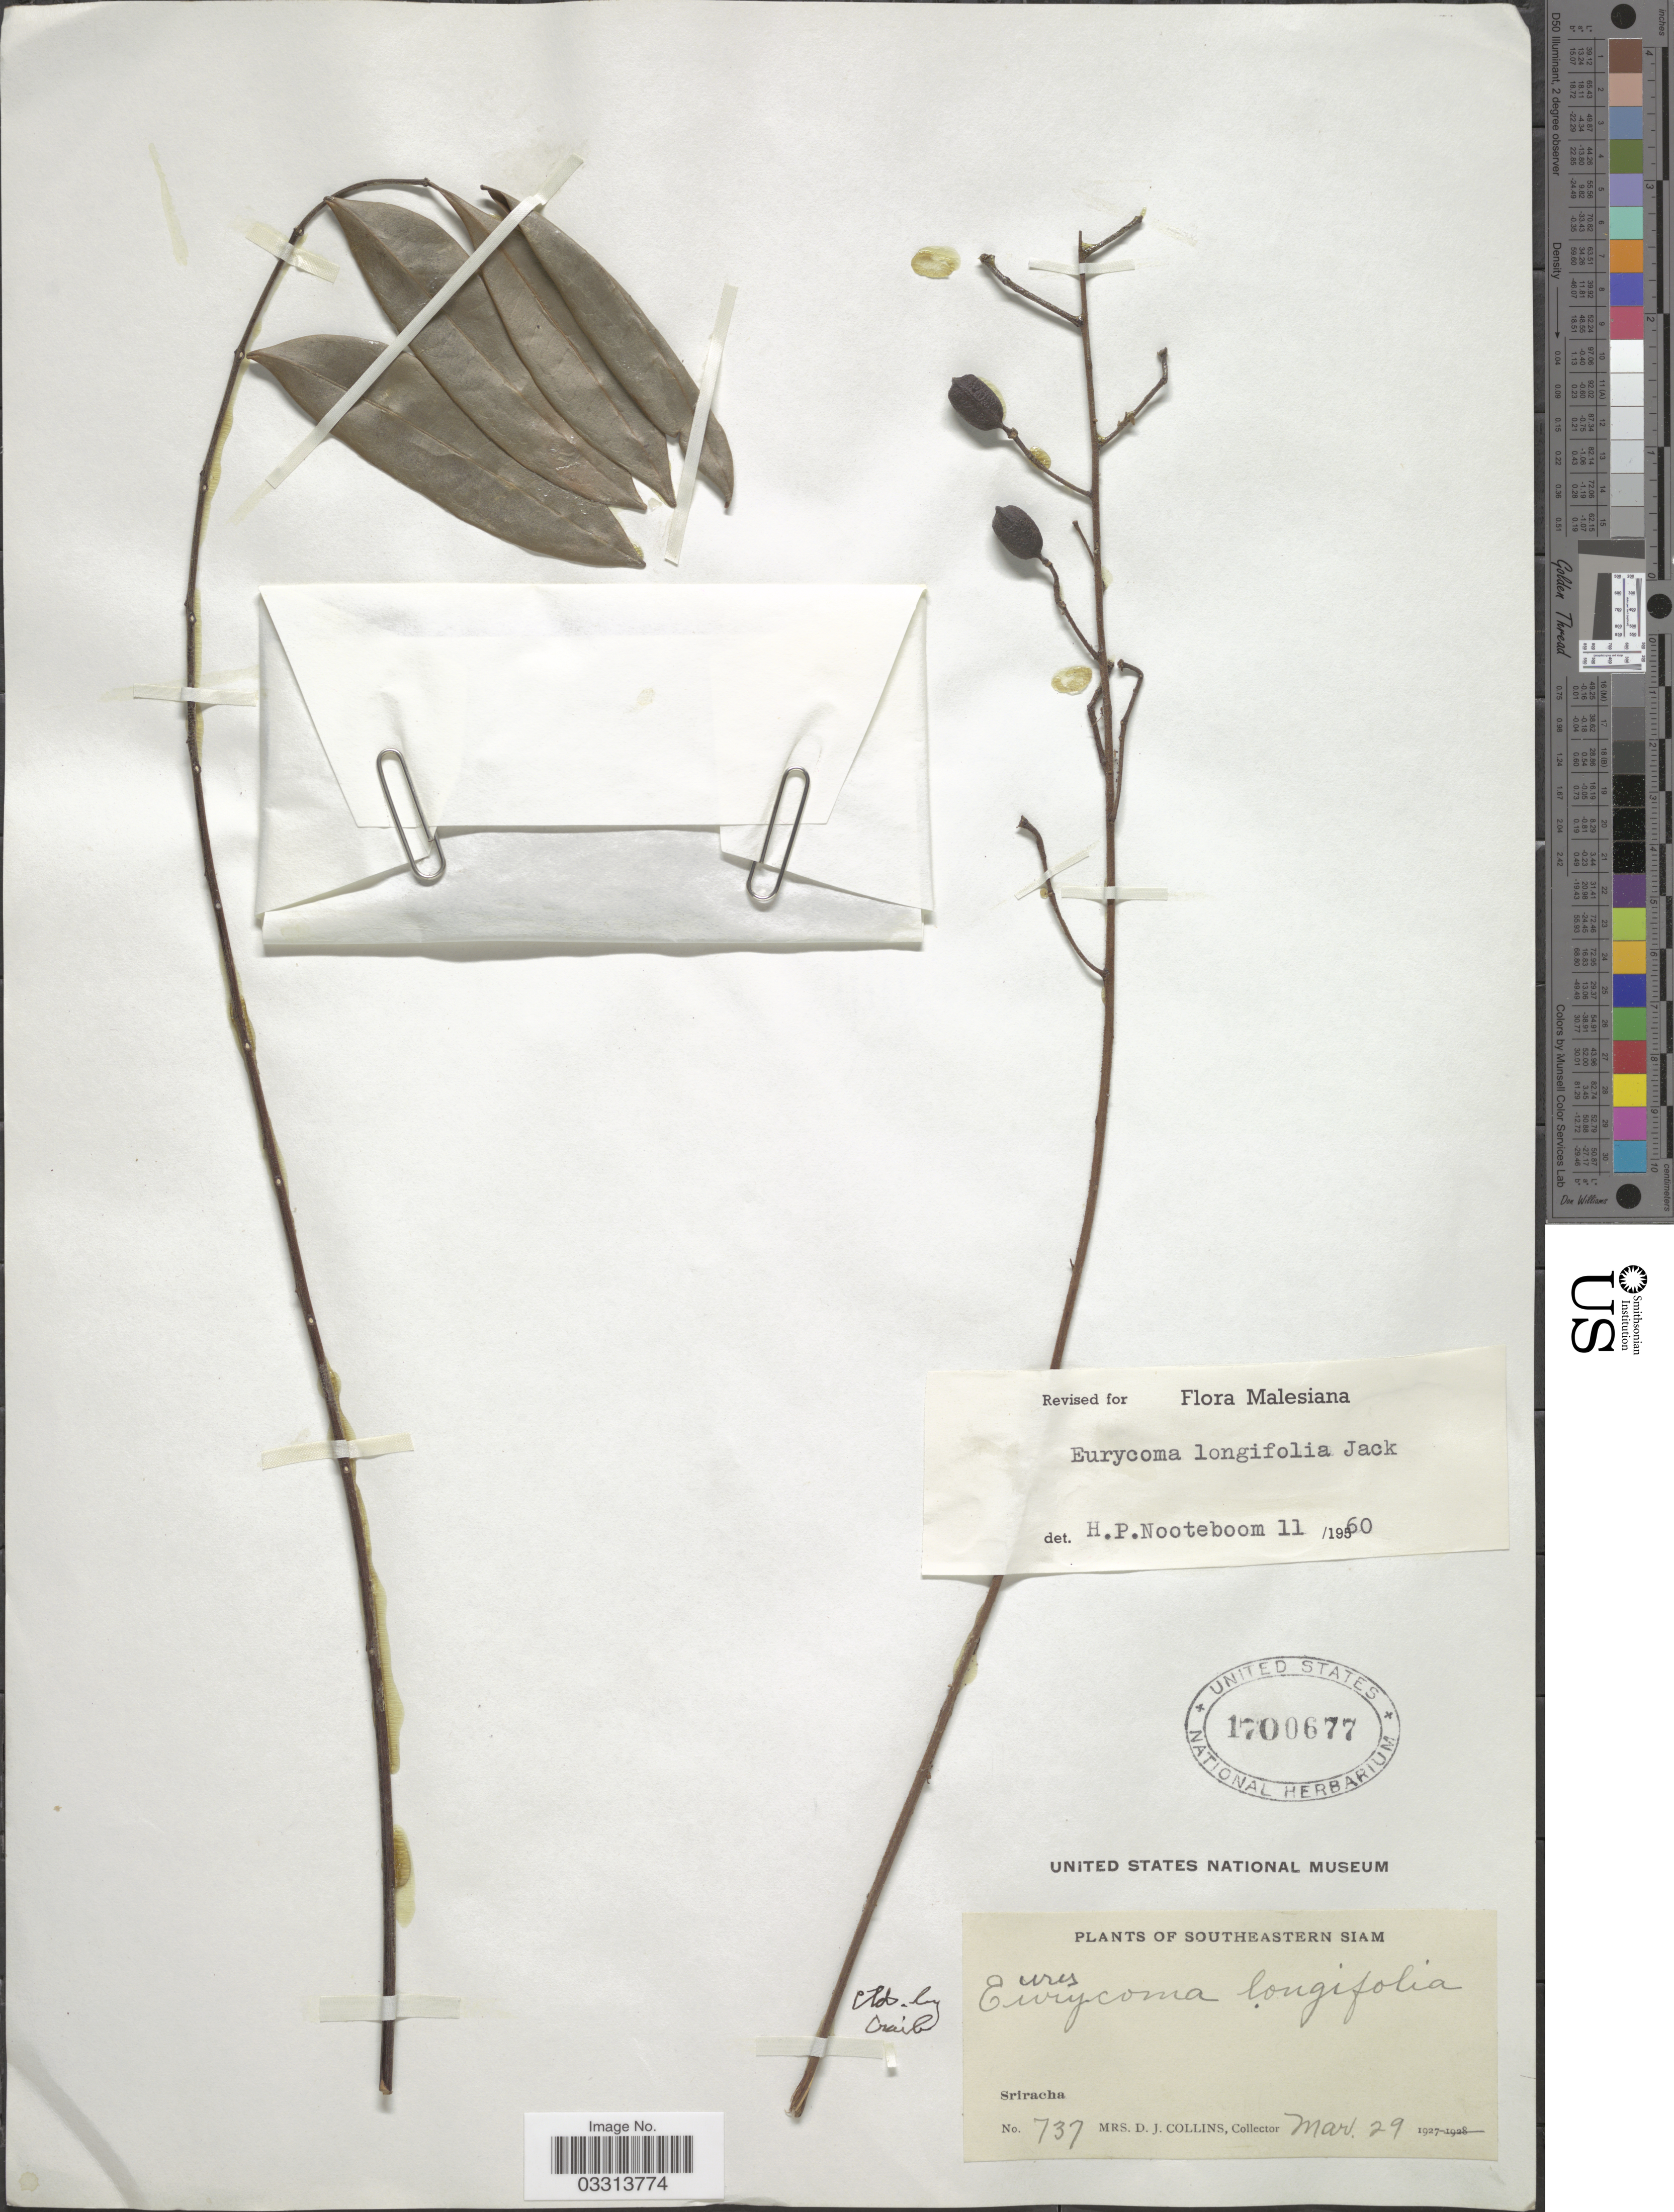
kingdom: Plantae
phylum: Tracheophyta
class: Magnoliopsida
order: Sapindales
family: Simaroubaceae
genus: Eurycoma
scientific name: Eurycoma longifolia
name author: Jack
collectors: Mrs. D. J. Collins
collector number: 737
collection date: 1927-03-29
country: Thailand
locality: Siam, Sriracha.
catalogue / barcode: US 1700677